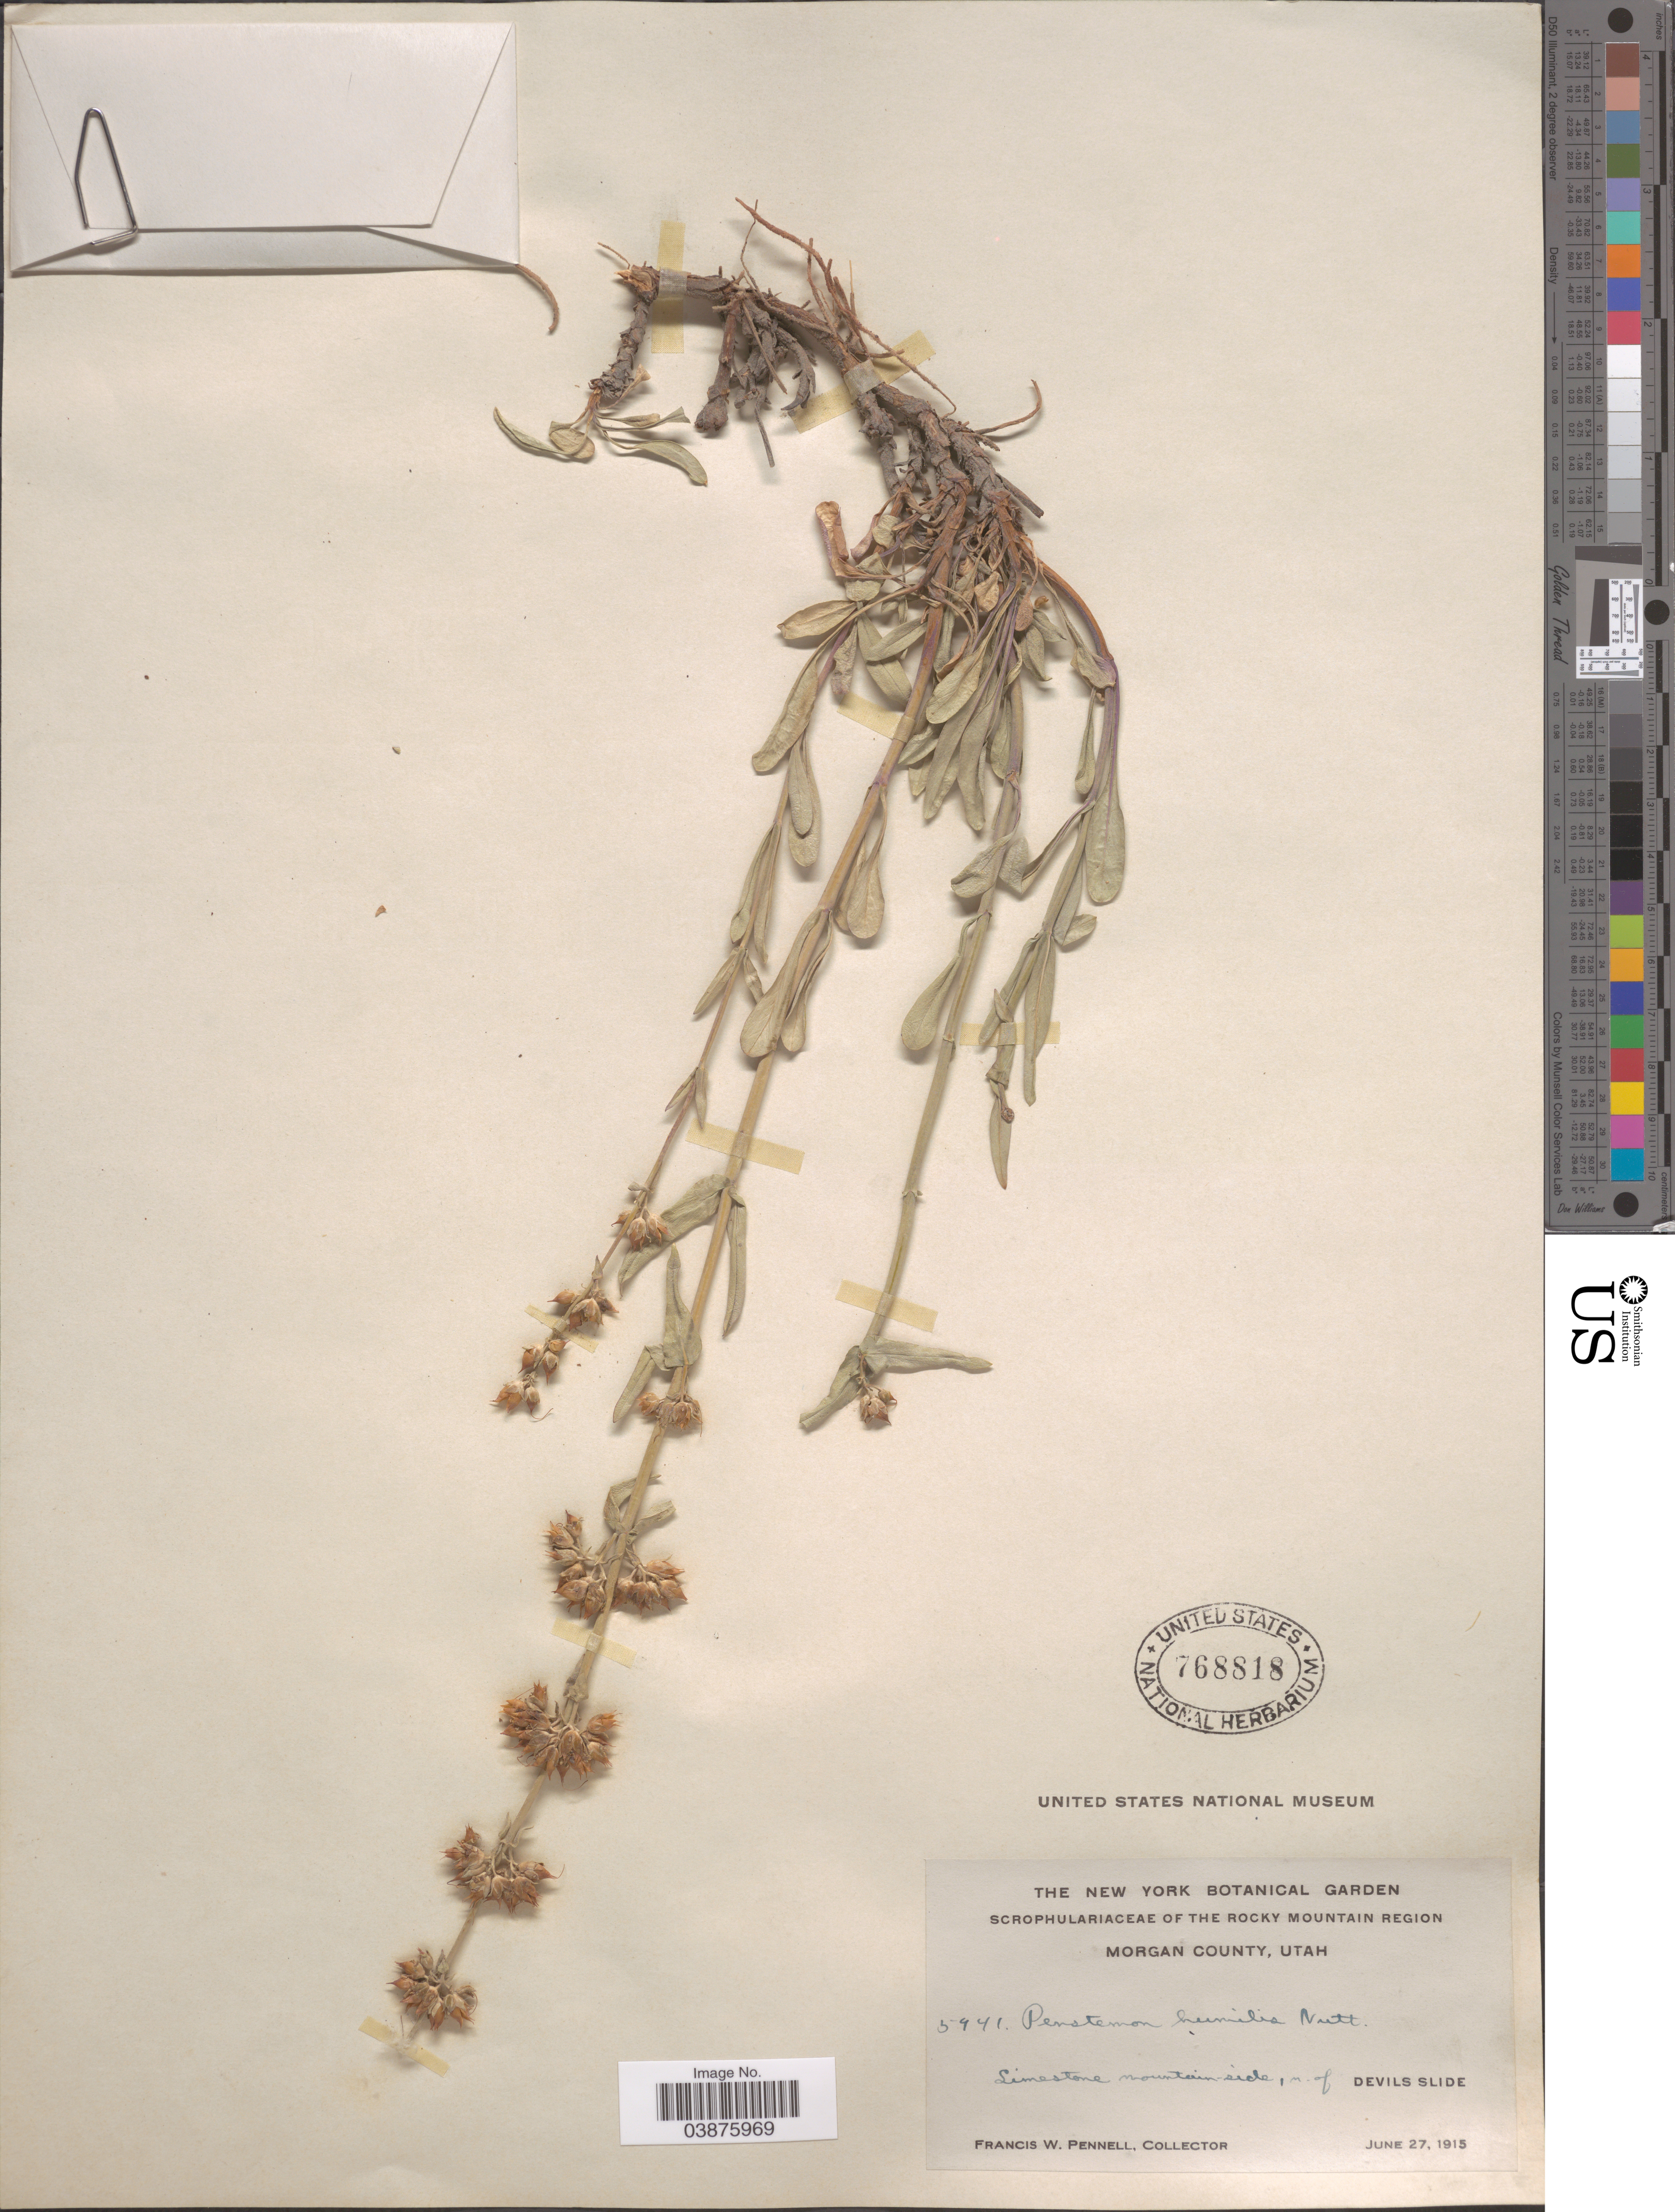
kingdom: Plantae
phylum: Tracheophyta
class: Magnoliopsida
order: Lamiales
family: Plantaginaceae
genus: Penstemon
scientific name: Penstemon humilis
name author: Nutt. ex A. Gray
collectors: F. W. Pennell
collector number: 5441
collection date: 1915-06-27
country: United States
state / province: Utah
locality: The Rocky Mountain Region. Morgan County. N. of Devils Side.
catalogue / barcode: US 768818